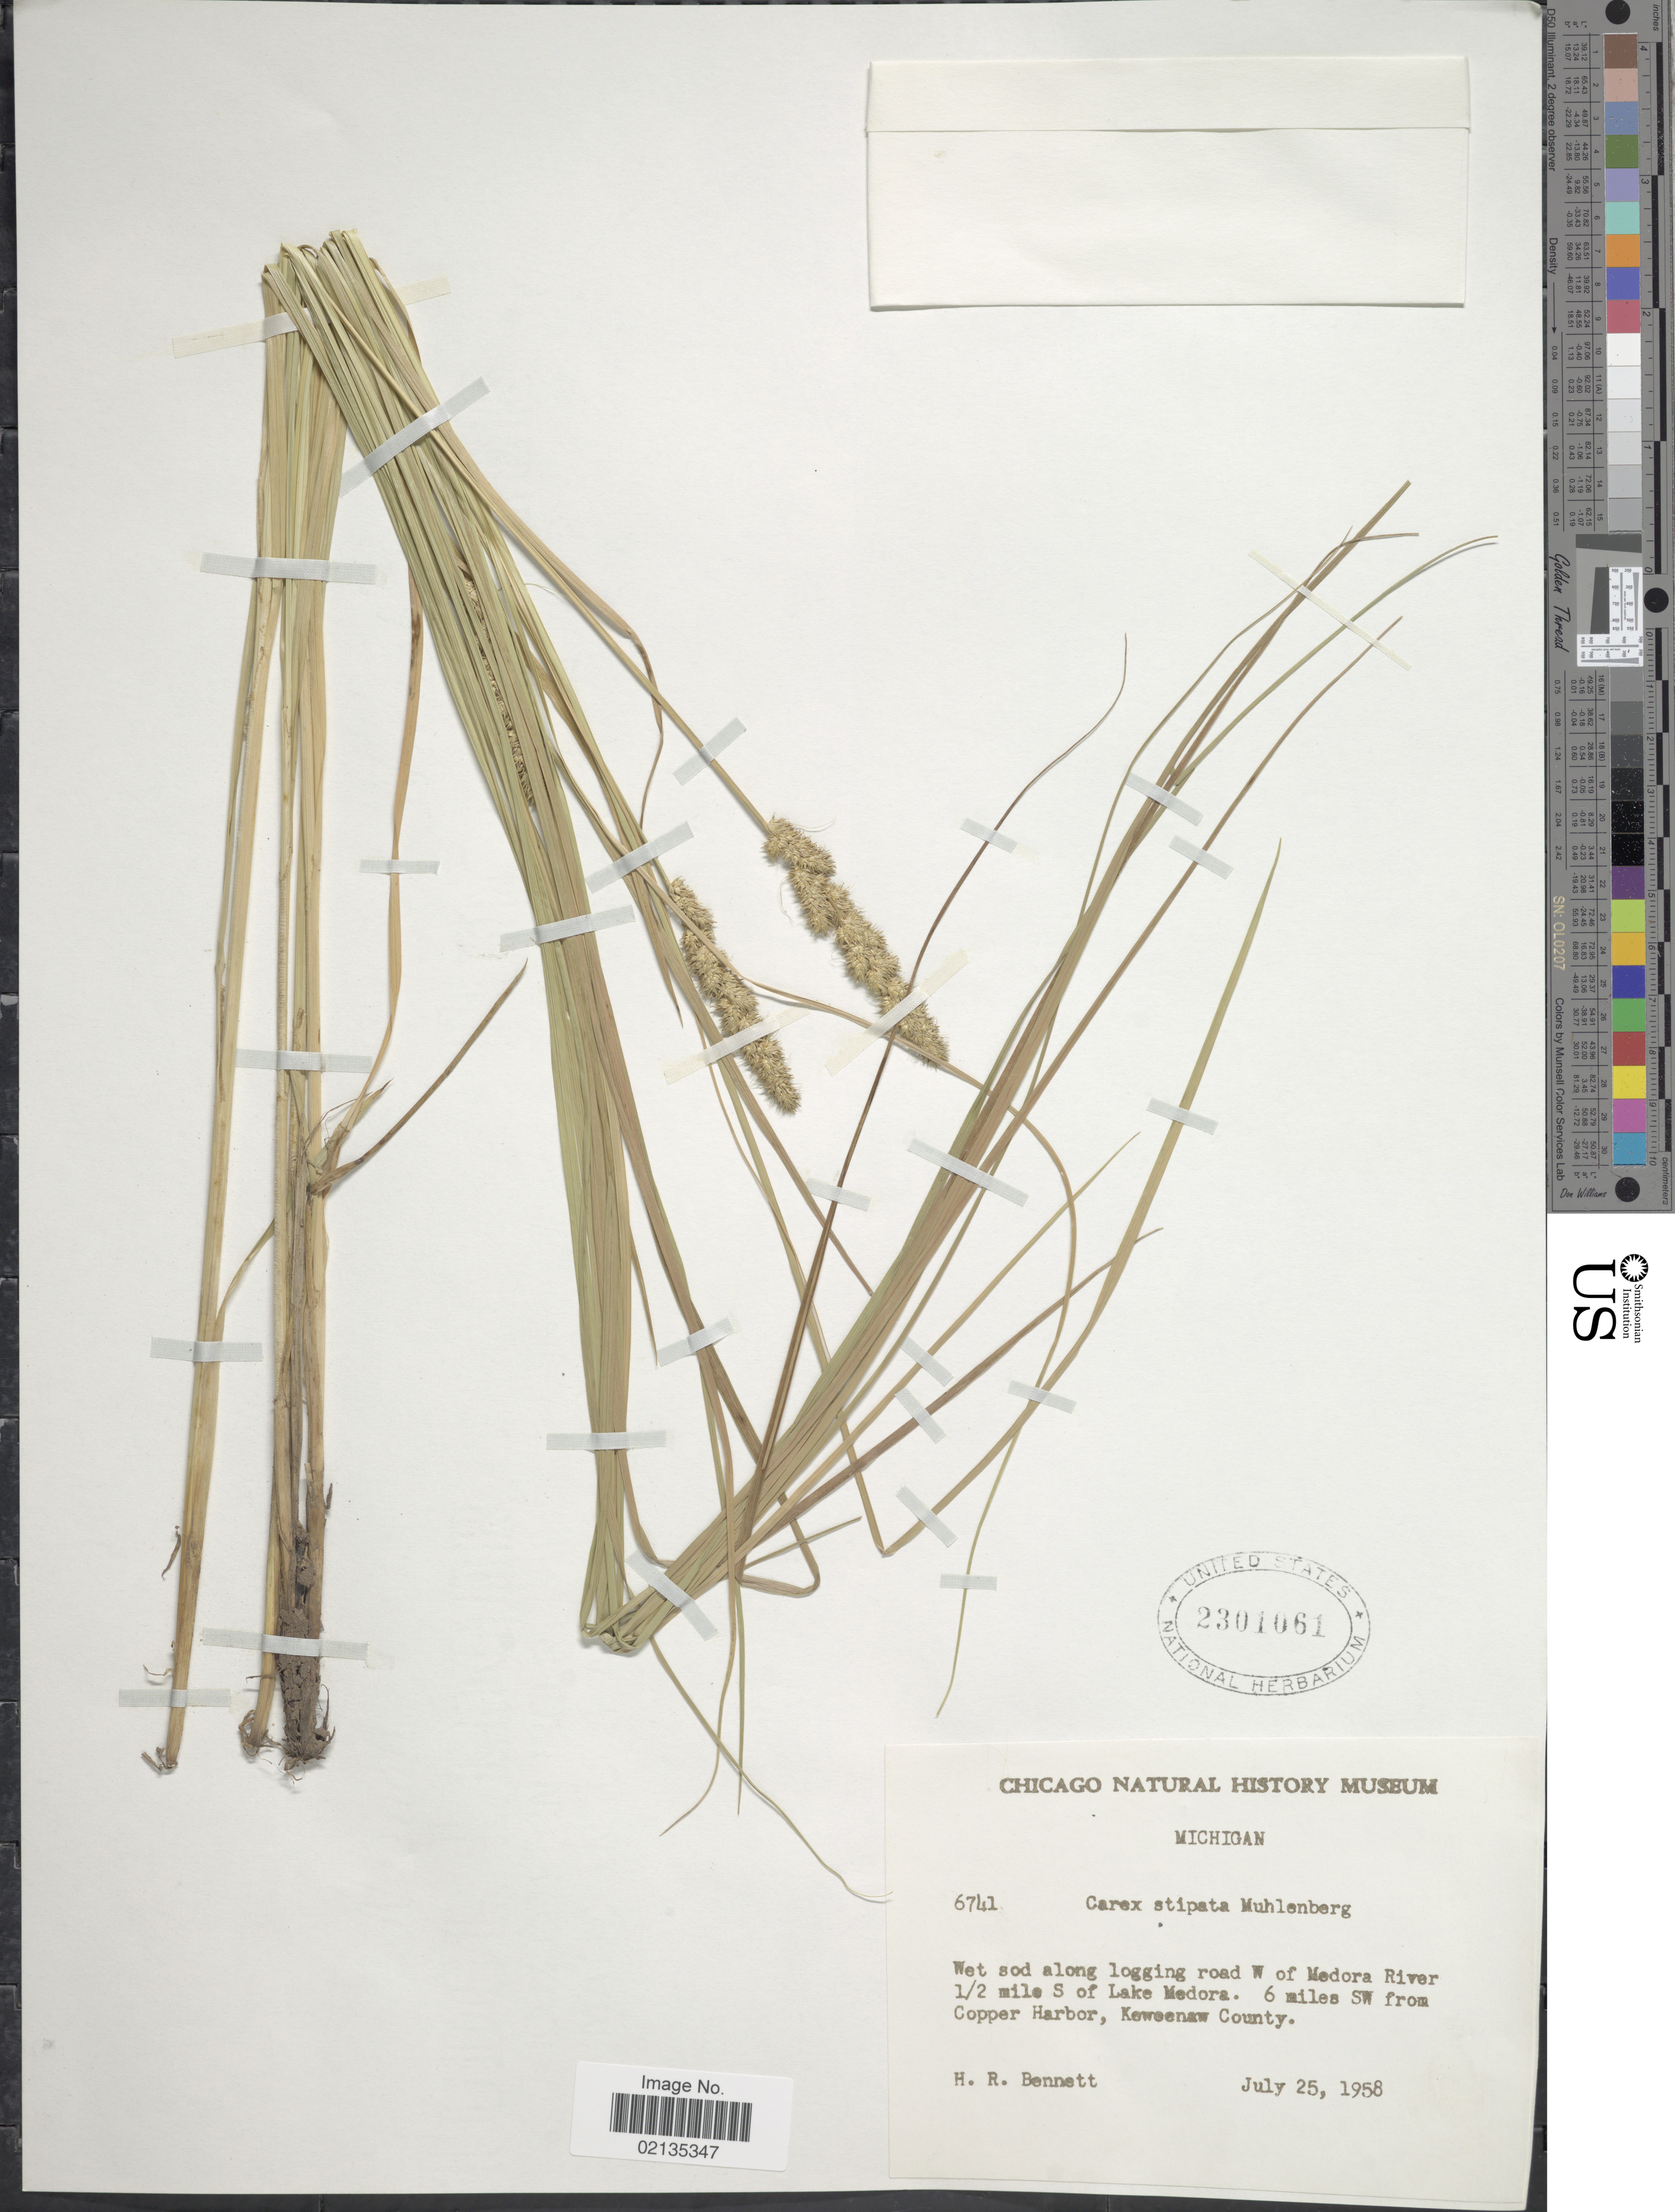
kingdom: Plantae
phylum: Tracheophyta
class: Liliopsida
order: Poales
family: Cyperaceae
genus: Carex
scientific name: Carex stipata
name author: Muhl. ex Willd.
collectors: H. R. Bennett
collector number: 6741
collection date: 1958-07-25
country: United States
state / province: Michigan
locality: Wet sod along logging road W of Medora River 1/2 mile S of Lake Medora, 6 miles SW from Copper Harbor, Keweenaw County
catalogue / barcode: US 2301061